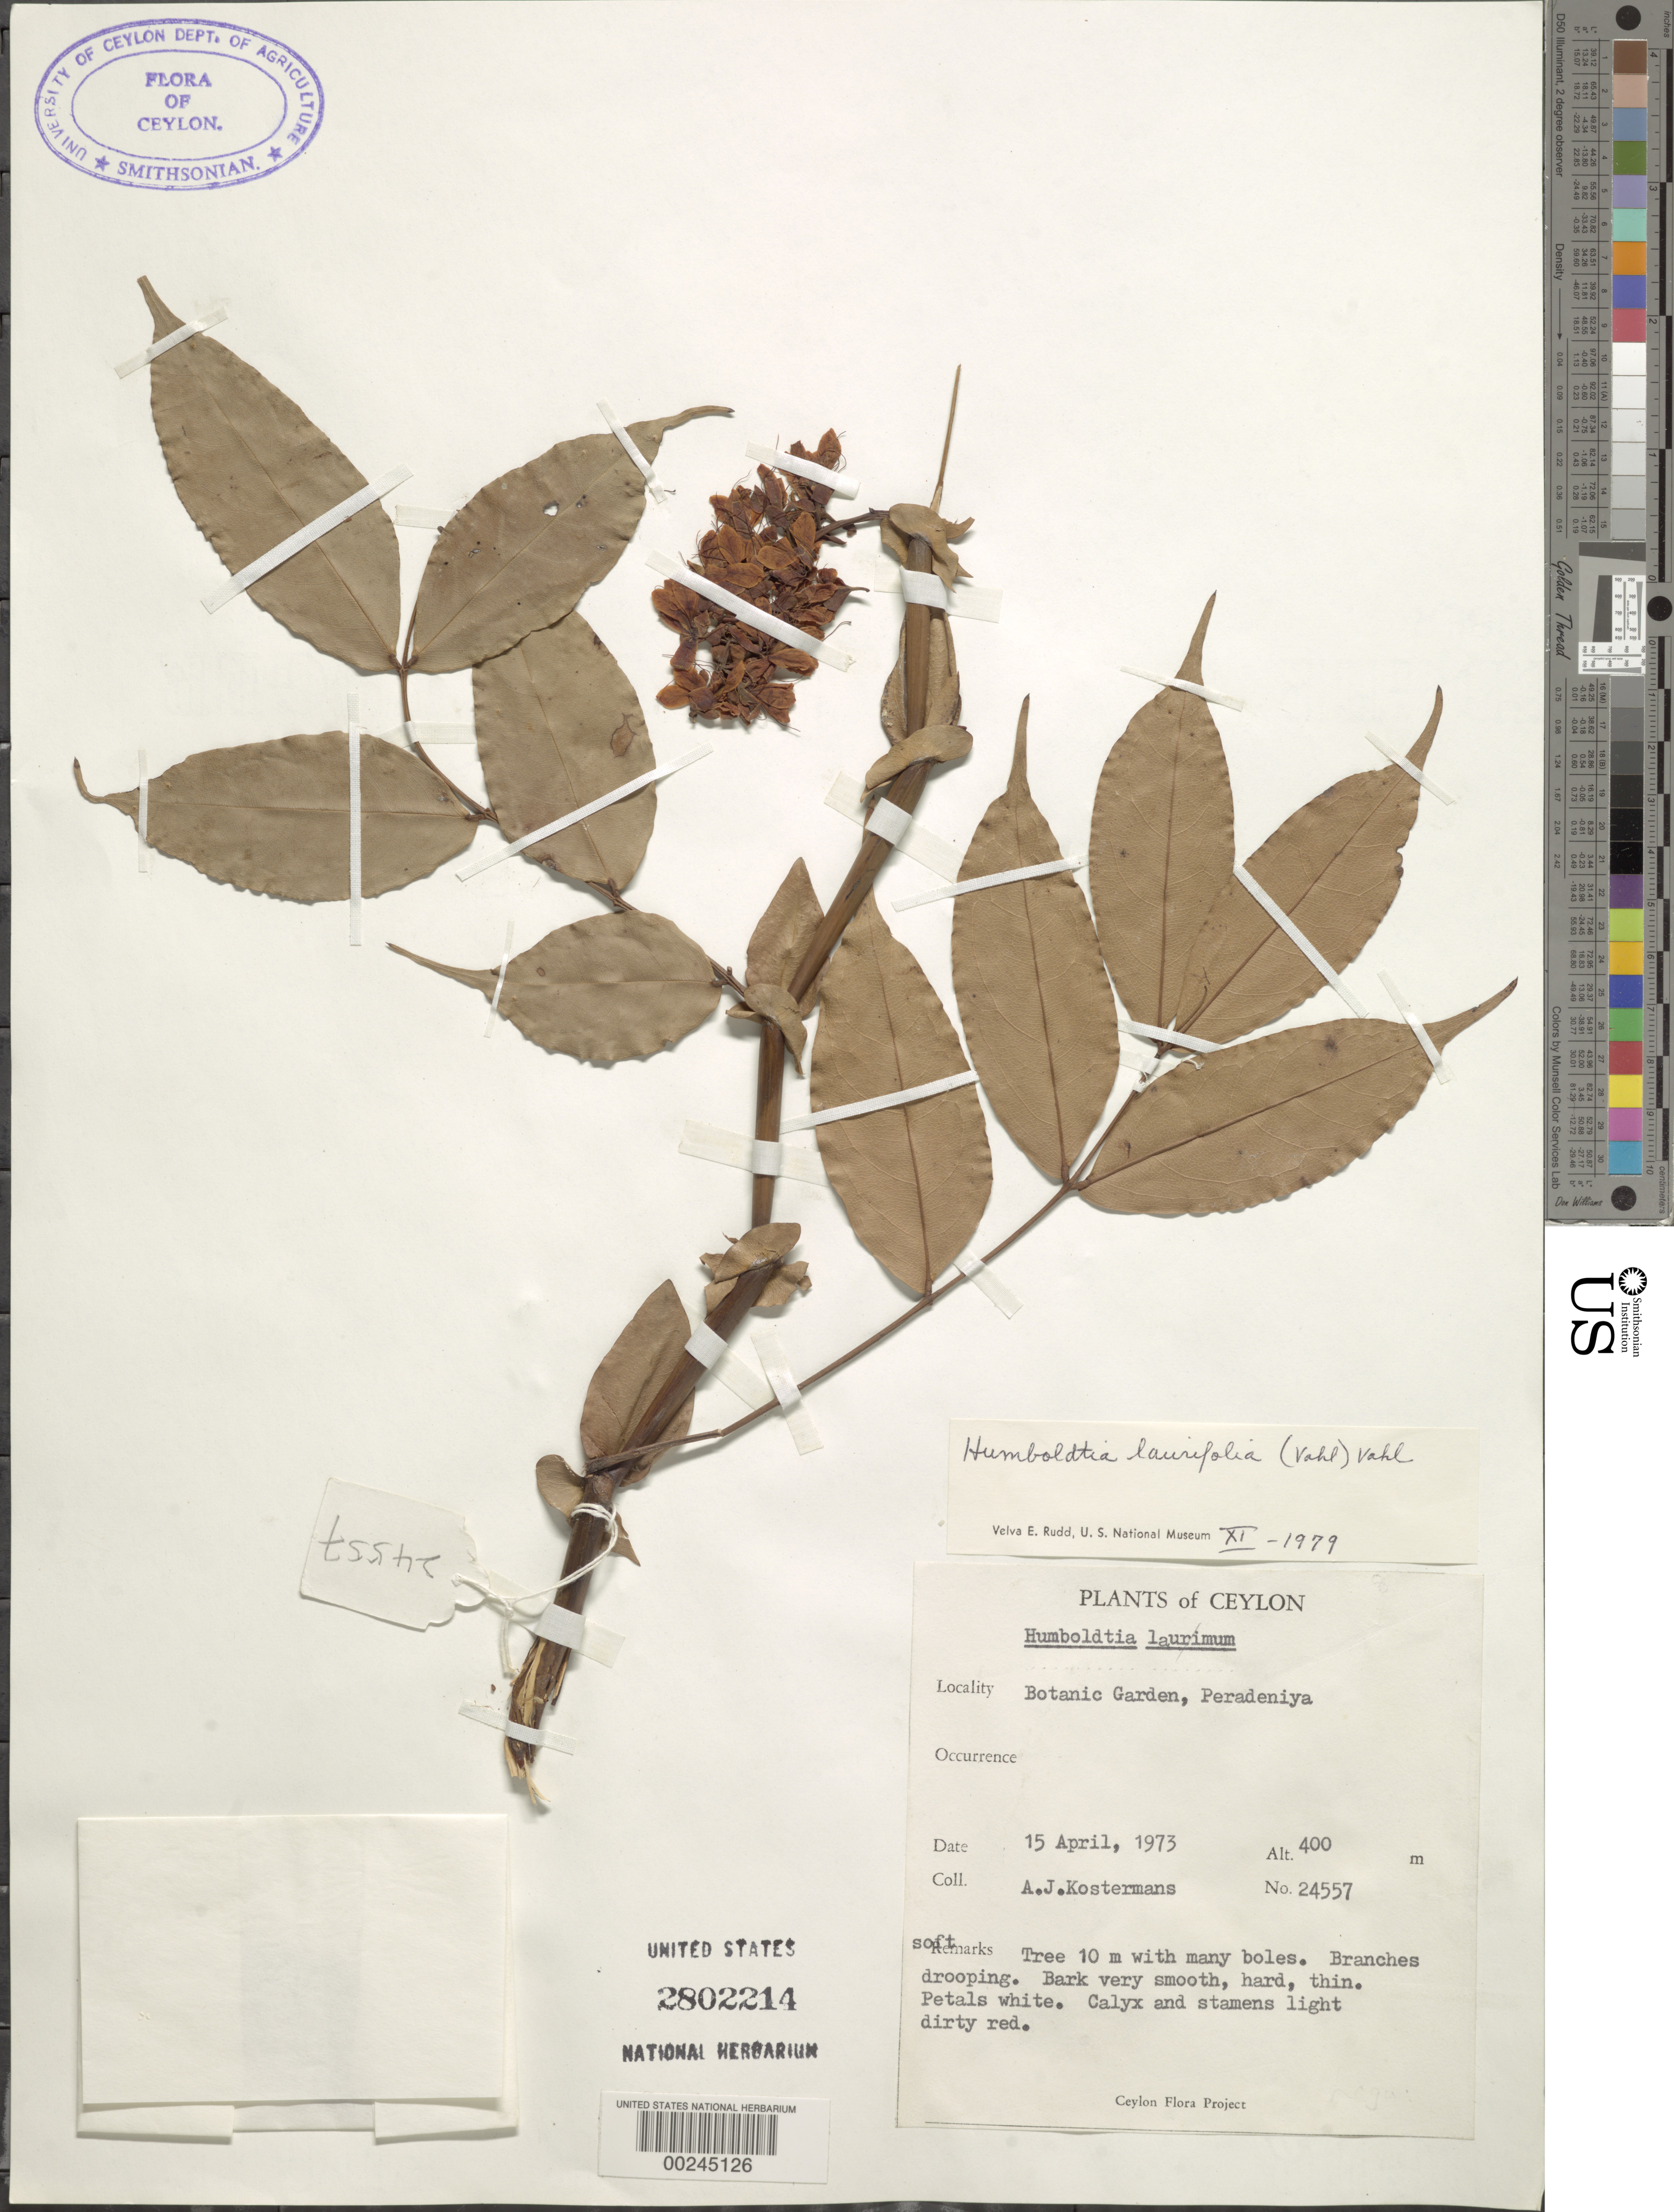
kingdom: Plantae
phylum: Tracheophyta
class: Magnoliopsida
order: Fabales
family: Fabaceae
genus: Humboldtia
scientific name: Humboldtia laurifolia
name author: Vahl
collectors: A. J. G. Kostermans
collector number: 24557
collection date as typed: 15 Apr 1973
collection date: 1973-04-15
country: Sri Lanka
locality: Botanic garden, peradeniya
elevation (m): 400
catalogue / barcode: US 2802214